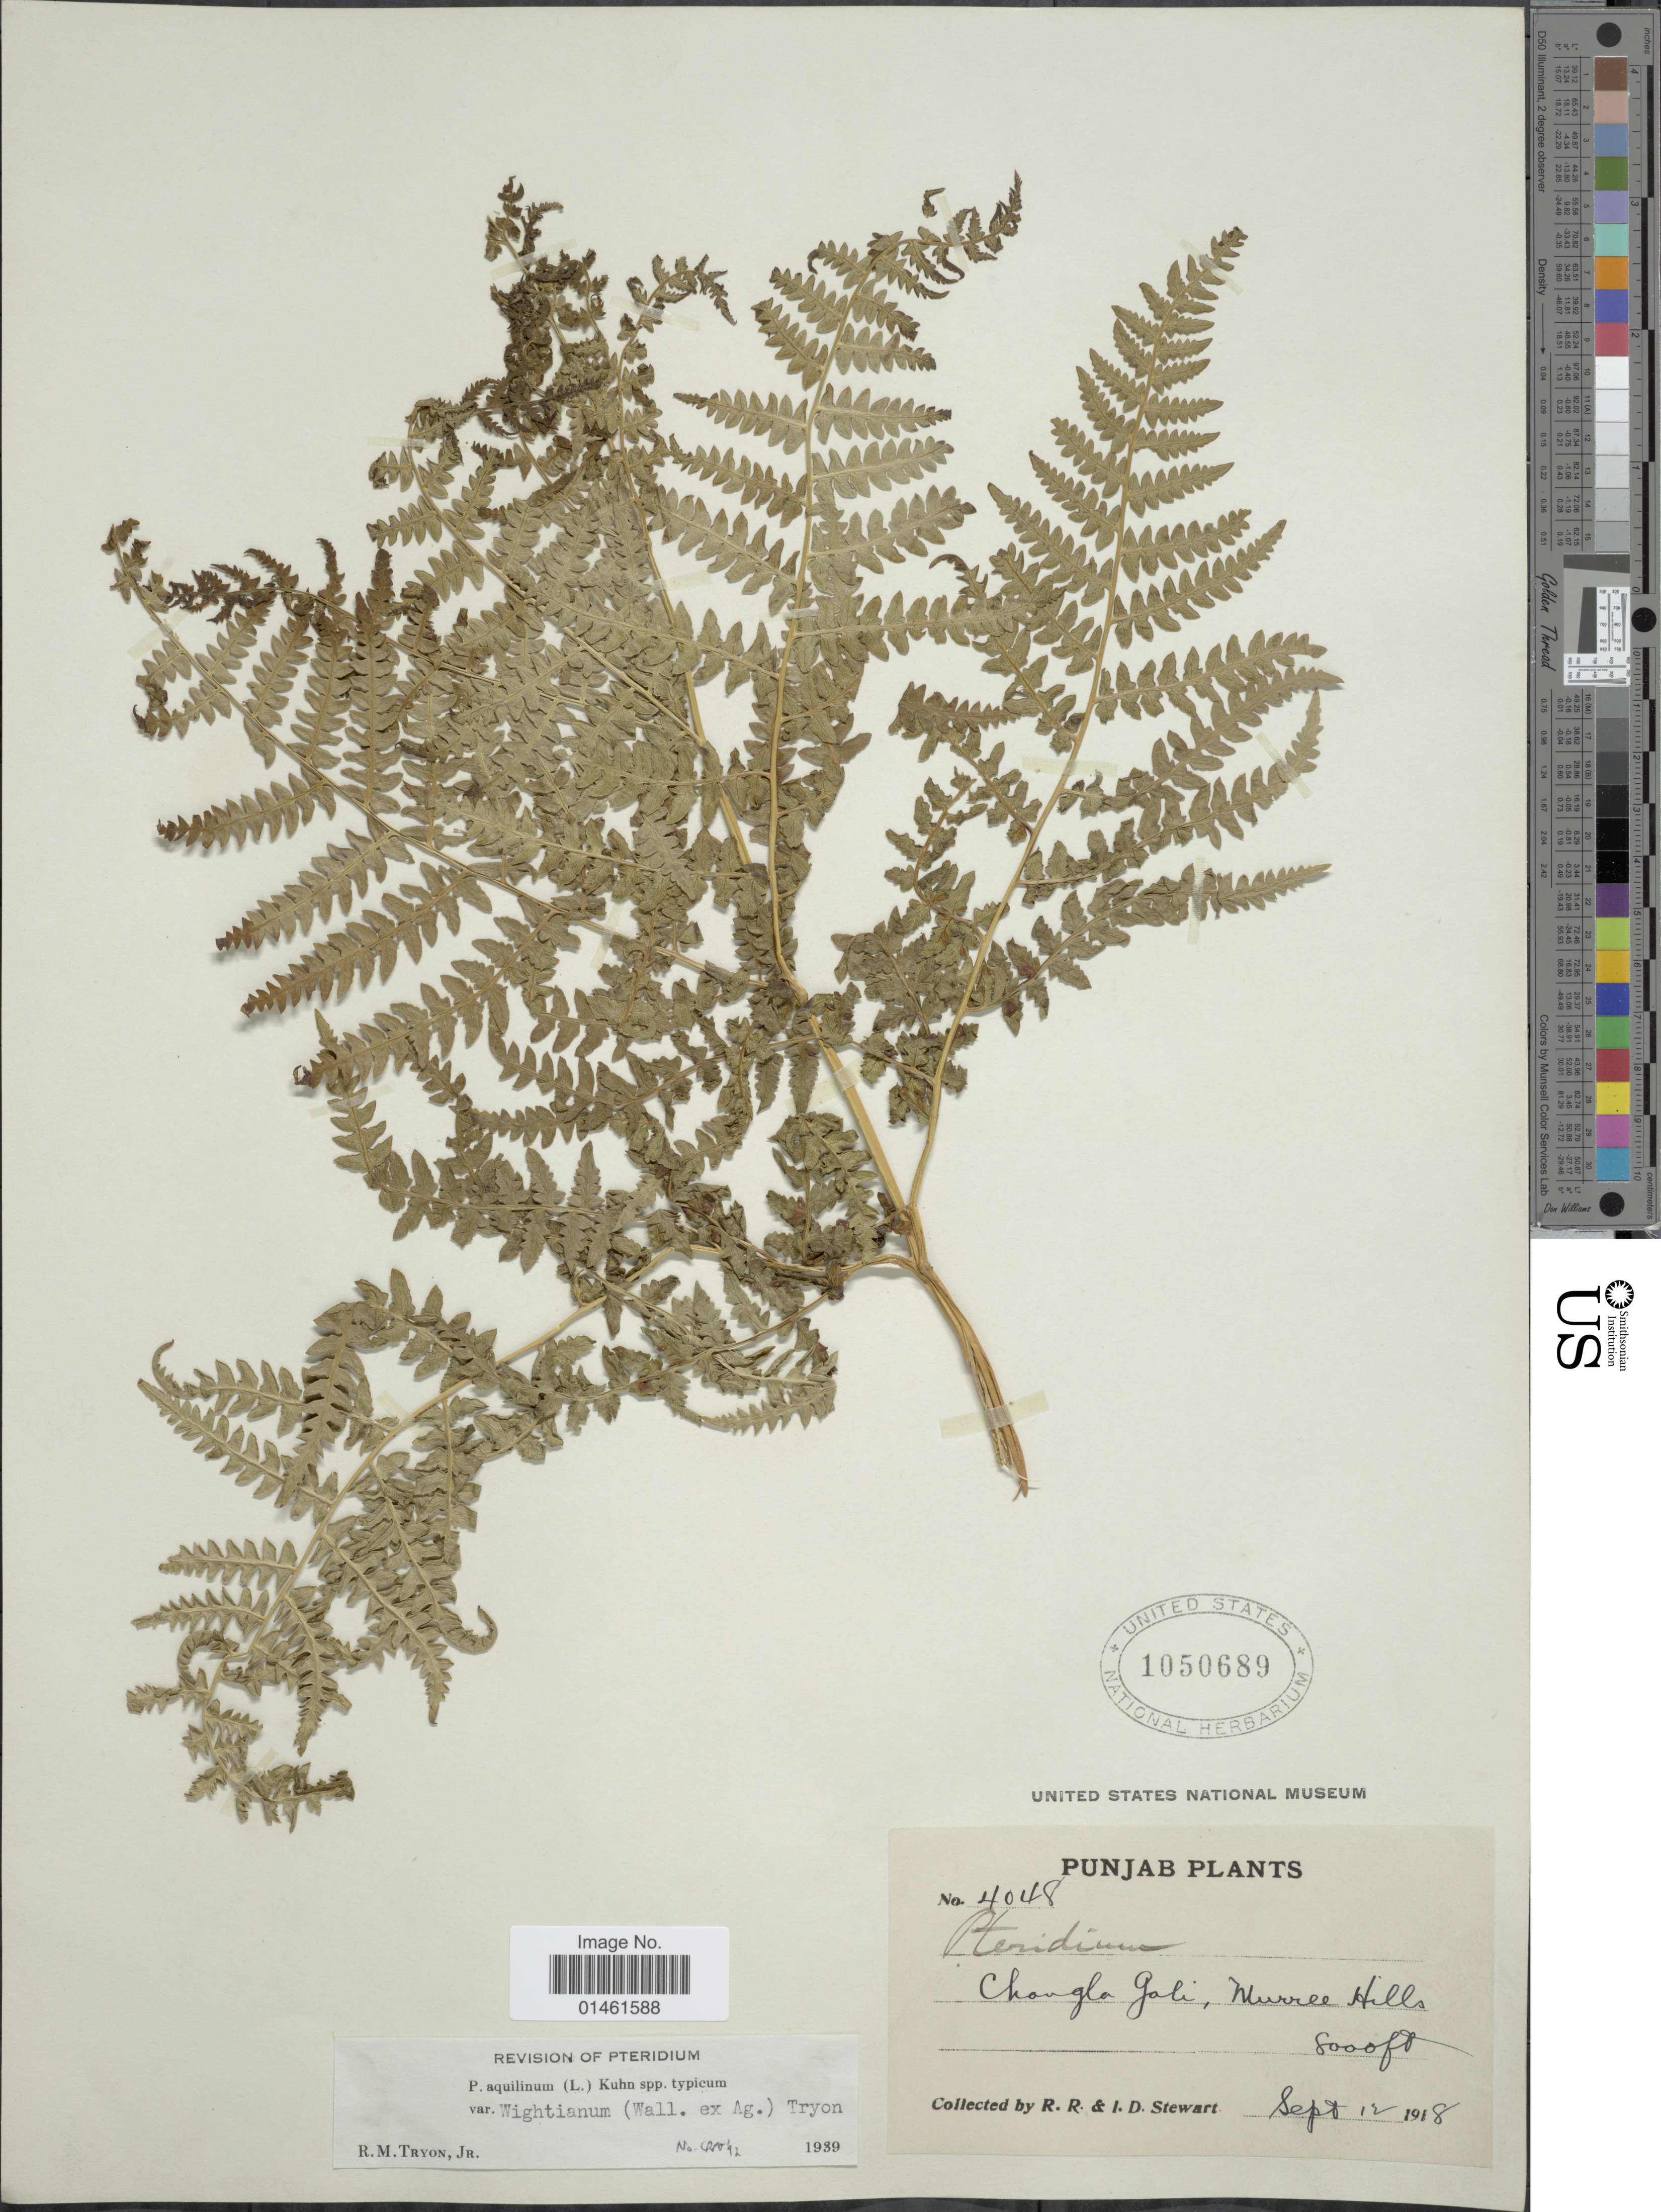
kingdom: Plantae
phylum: Tracheophyta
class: Polypodiopsida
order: Polypodiales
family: Dennstaedtiaceae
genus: Pteridium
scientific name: Pteridium aquilinum var. wightianum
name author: (J. Agardh) R.M. Tryon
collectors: R. R. Stewart & I. Stewart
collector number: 4048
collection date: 1918-09-12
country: Pakistan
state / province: Punjab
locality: Punjab, Chonglo Goli, Murree Hills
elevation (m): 2438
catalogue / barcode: US 1050689